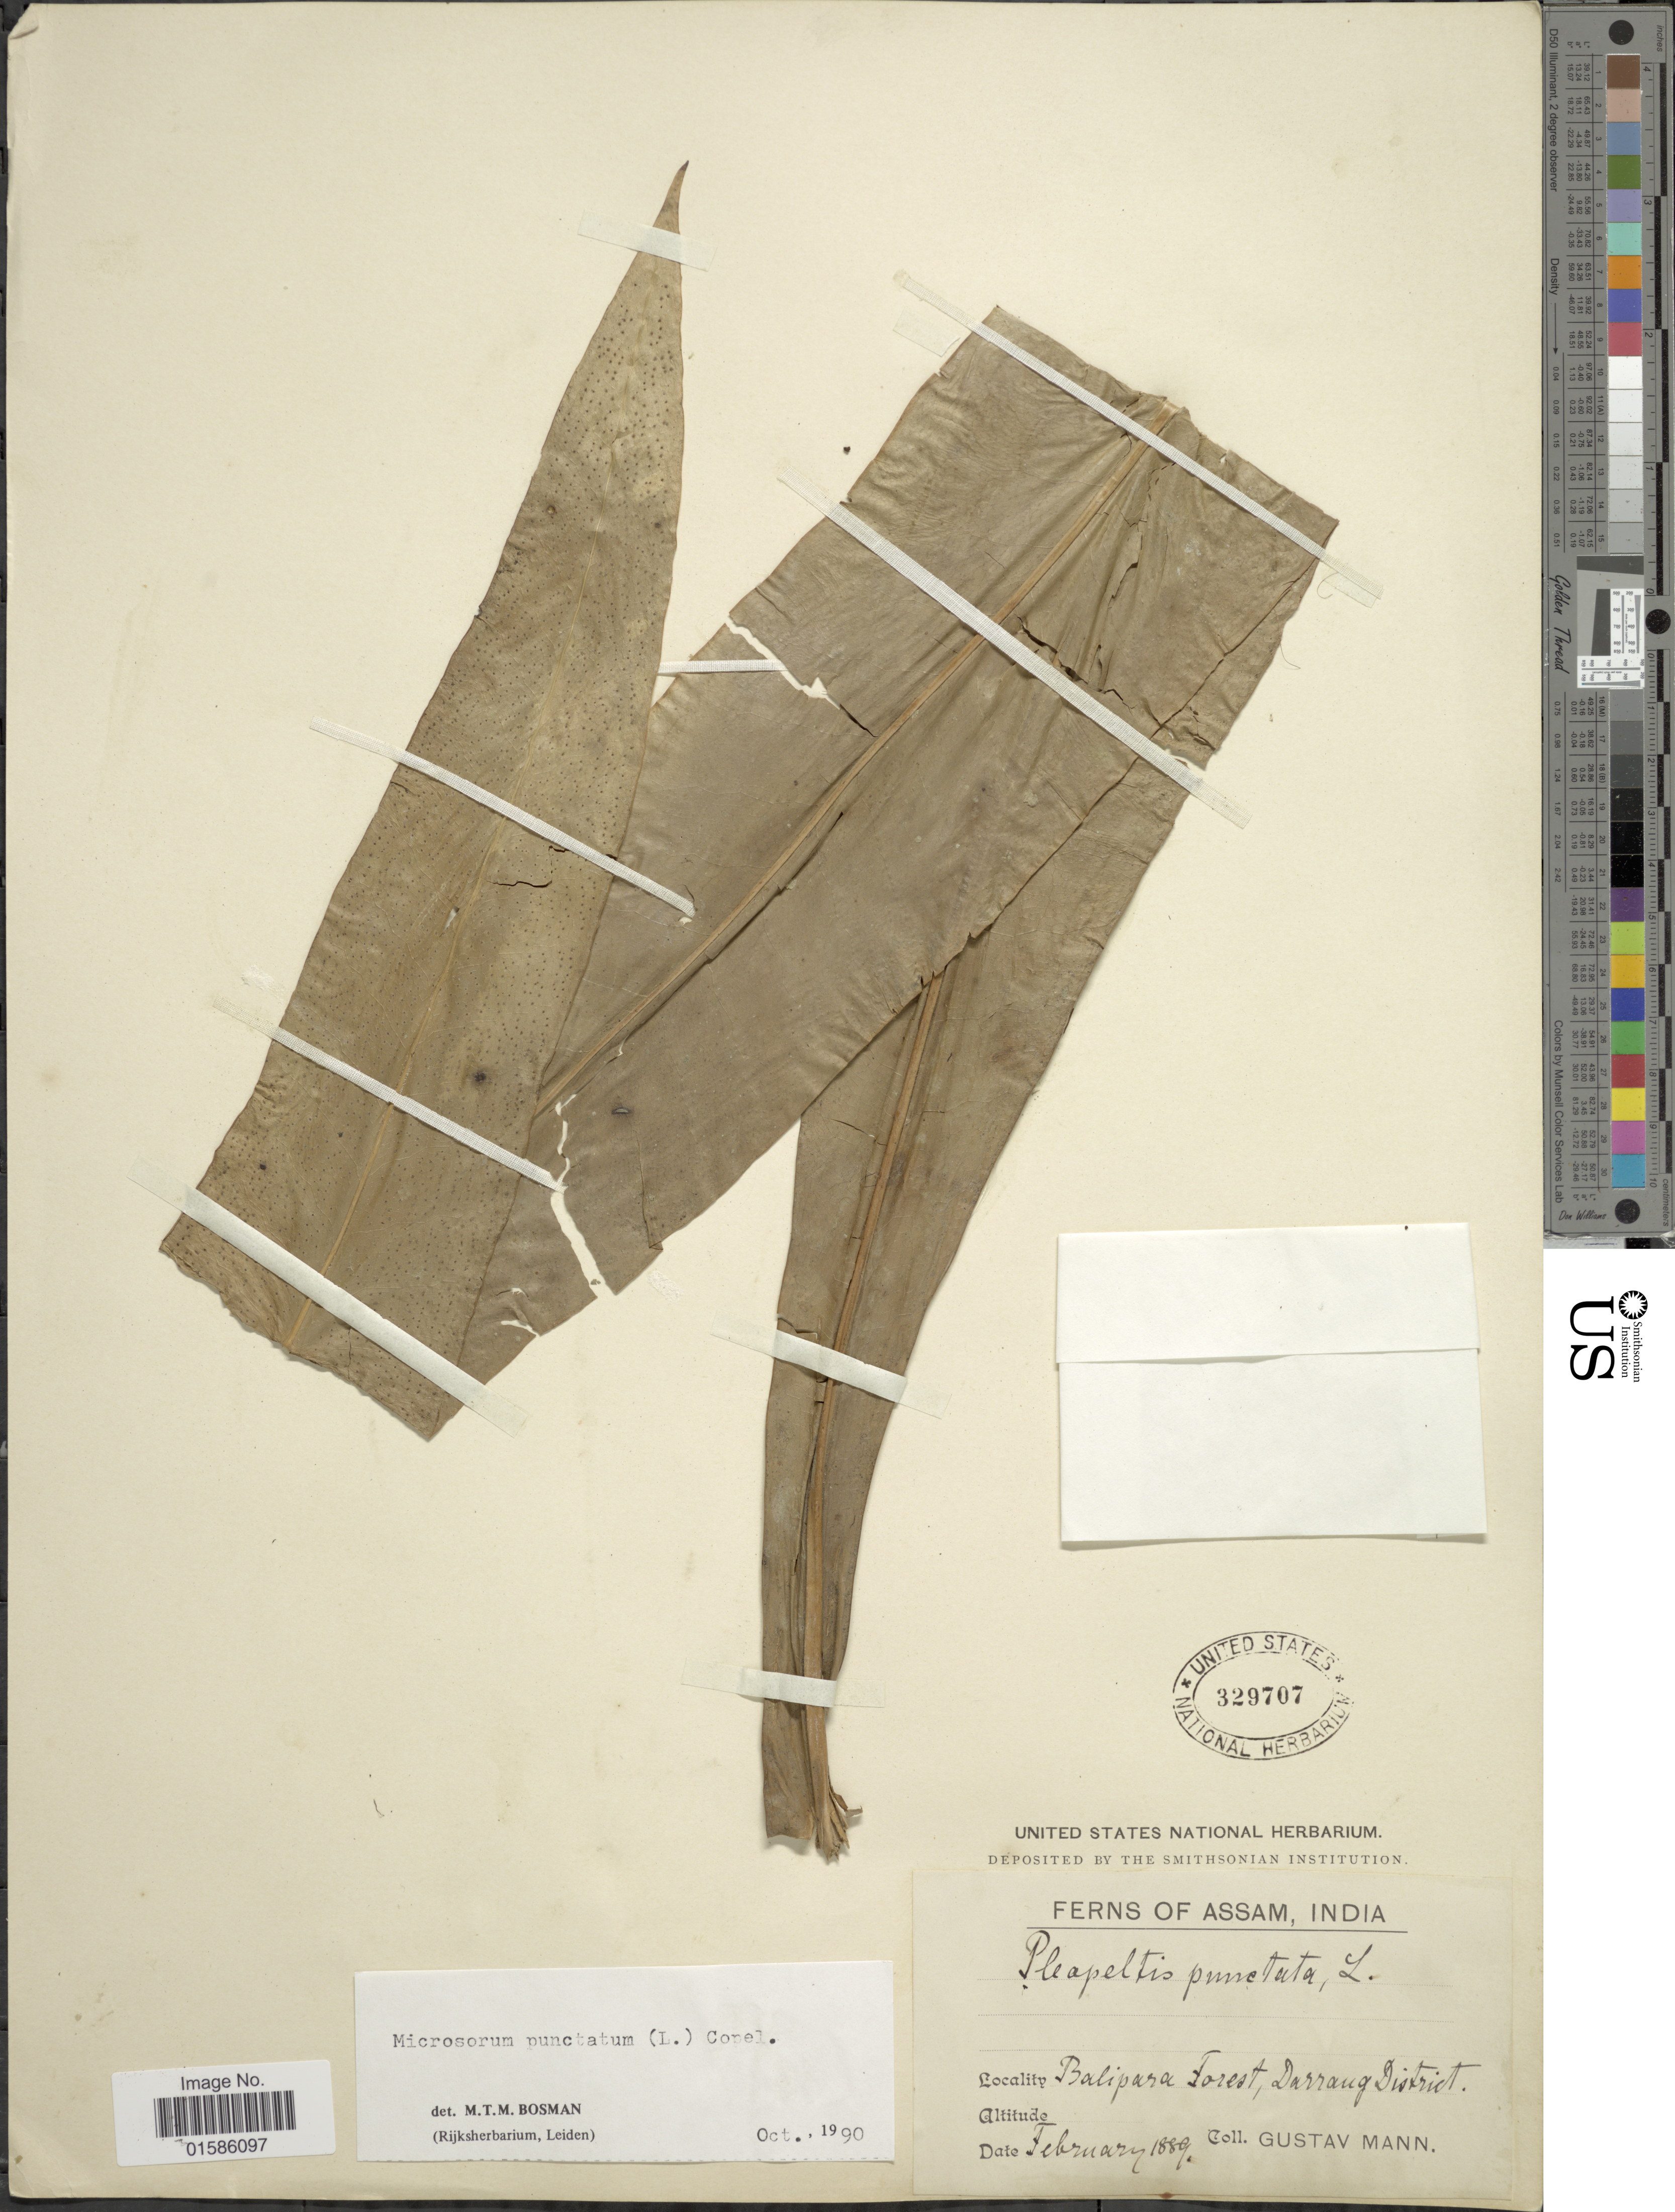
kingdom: Plantae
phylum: Tracheophyta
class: Polypodiopsida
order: Polypodiales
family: Polypodiaceae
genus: Microsorum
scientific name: Microsorum punctatum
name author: (L.) Copel.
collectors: G. Mann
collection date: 1889-02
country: India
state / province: Assam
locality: Balipara Forest, Darrang District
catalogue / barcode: US 329707